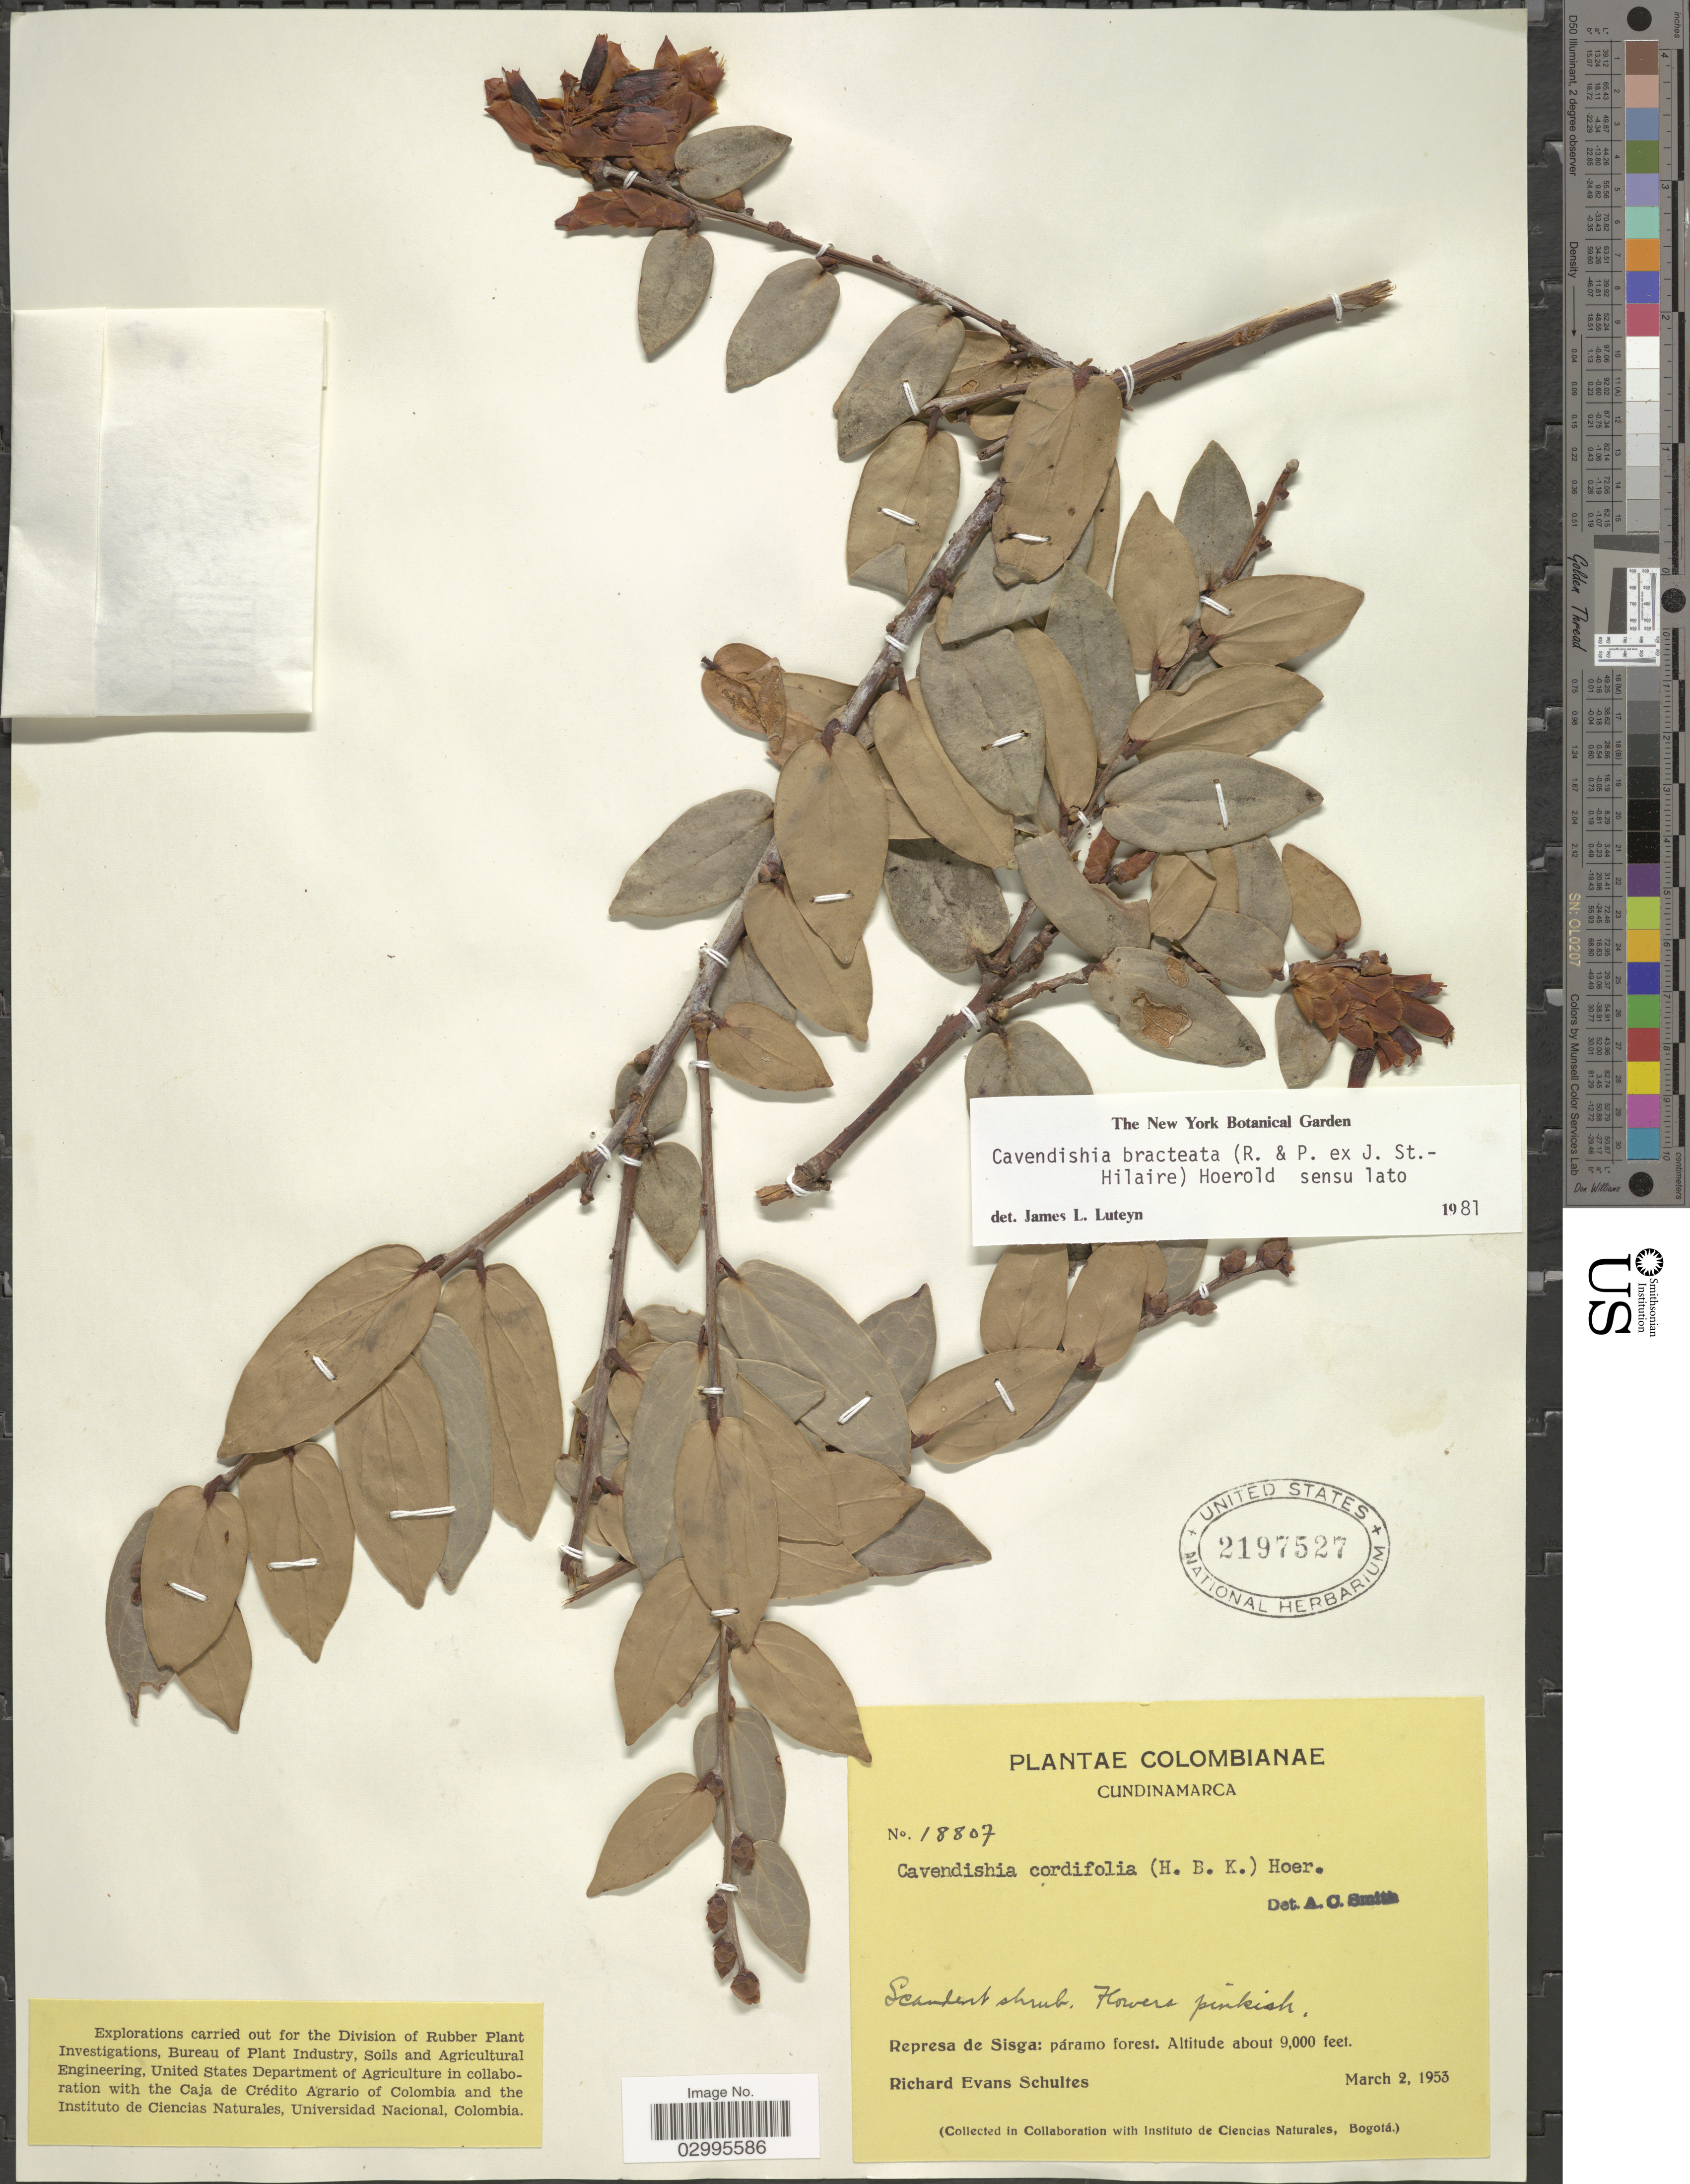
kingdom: Plantae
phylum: Tracheophyta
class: Magnoliopsida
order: Ericales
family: Ericaceae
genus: Cavendishia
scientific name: Cavendishia bracteata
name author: (Ruiz & Pav. ex J. St.-Hil.) Hoerold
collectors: R. E. Schultes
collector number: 18807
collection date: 1953-03-02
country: Colombia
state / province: Cundinamarca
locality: Represa de Sisga: páramo forest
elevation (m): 2743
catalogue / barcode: US 2197527